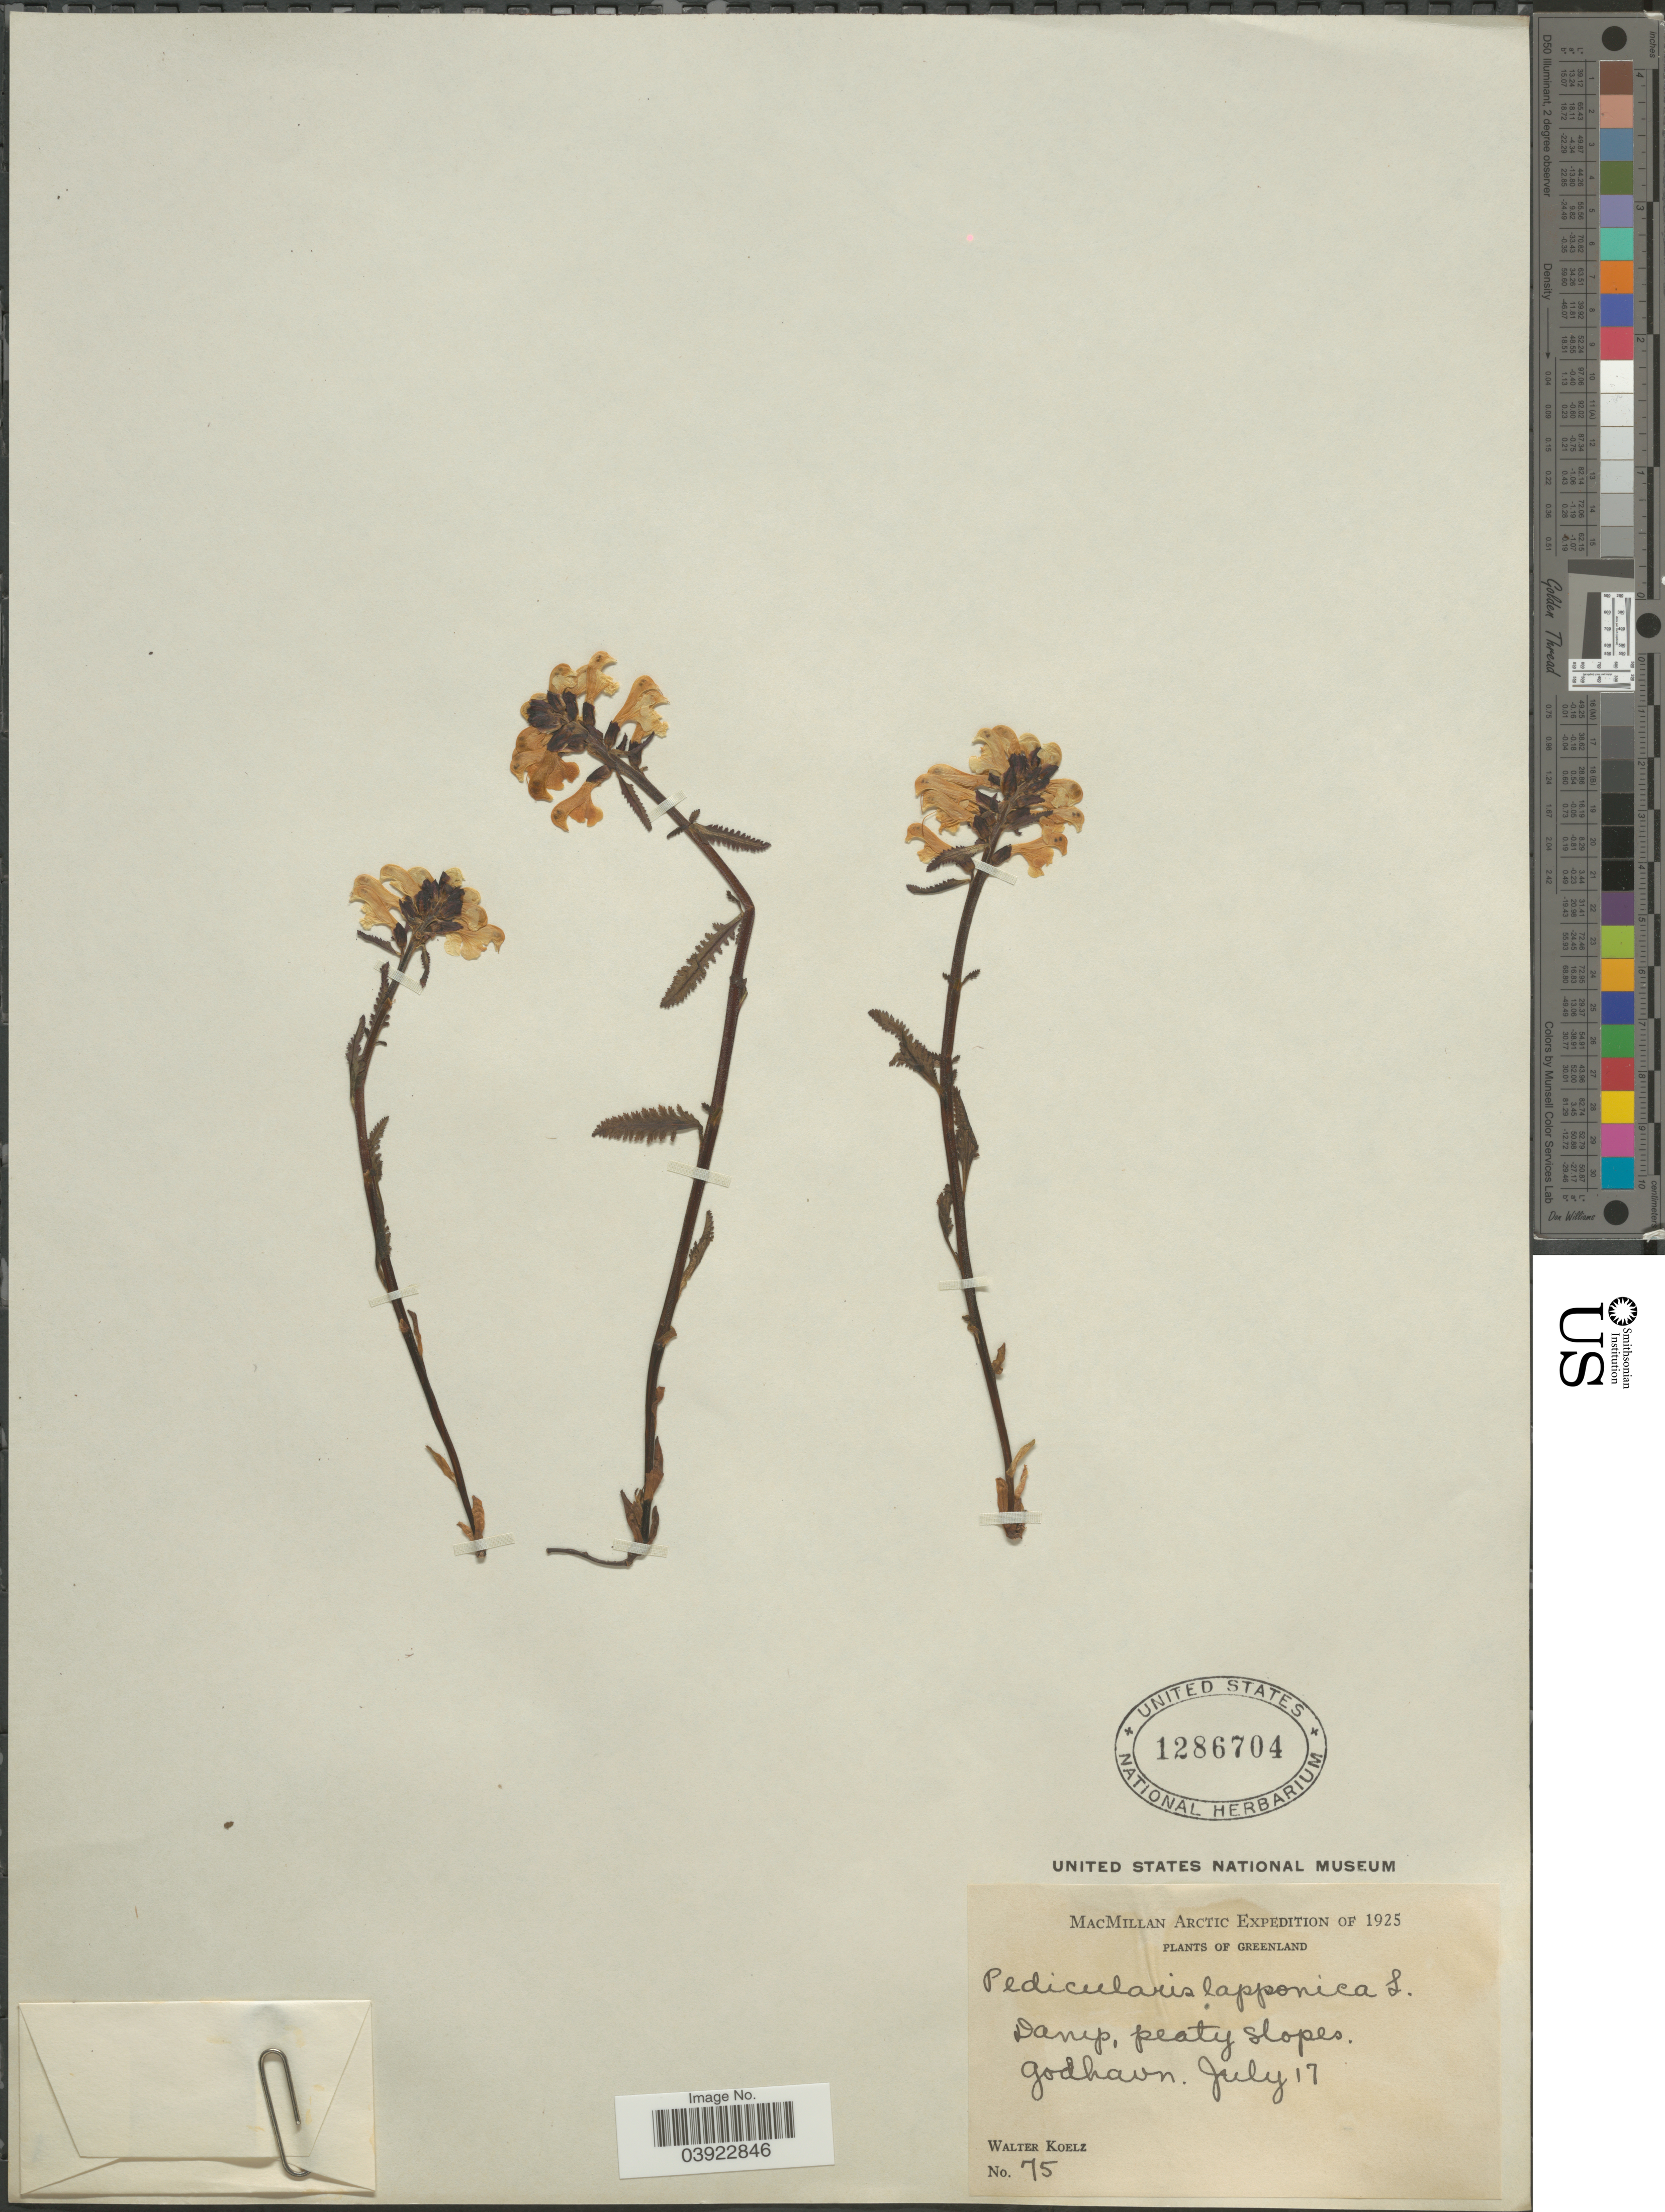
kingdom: Plantae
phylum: Tracheophyta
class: Magnoliopsida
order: Lamiales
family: Orobanchaceae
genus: Pedicularis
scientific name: Pedicularis lapponica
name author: L.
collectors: W. N. Koelz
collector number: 75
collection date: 1925-07-17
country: Greenland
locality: Godhavn.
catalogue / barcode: US 1286704